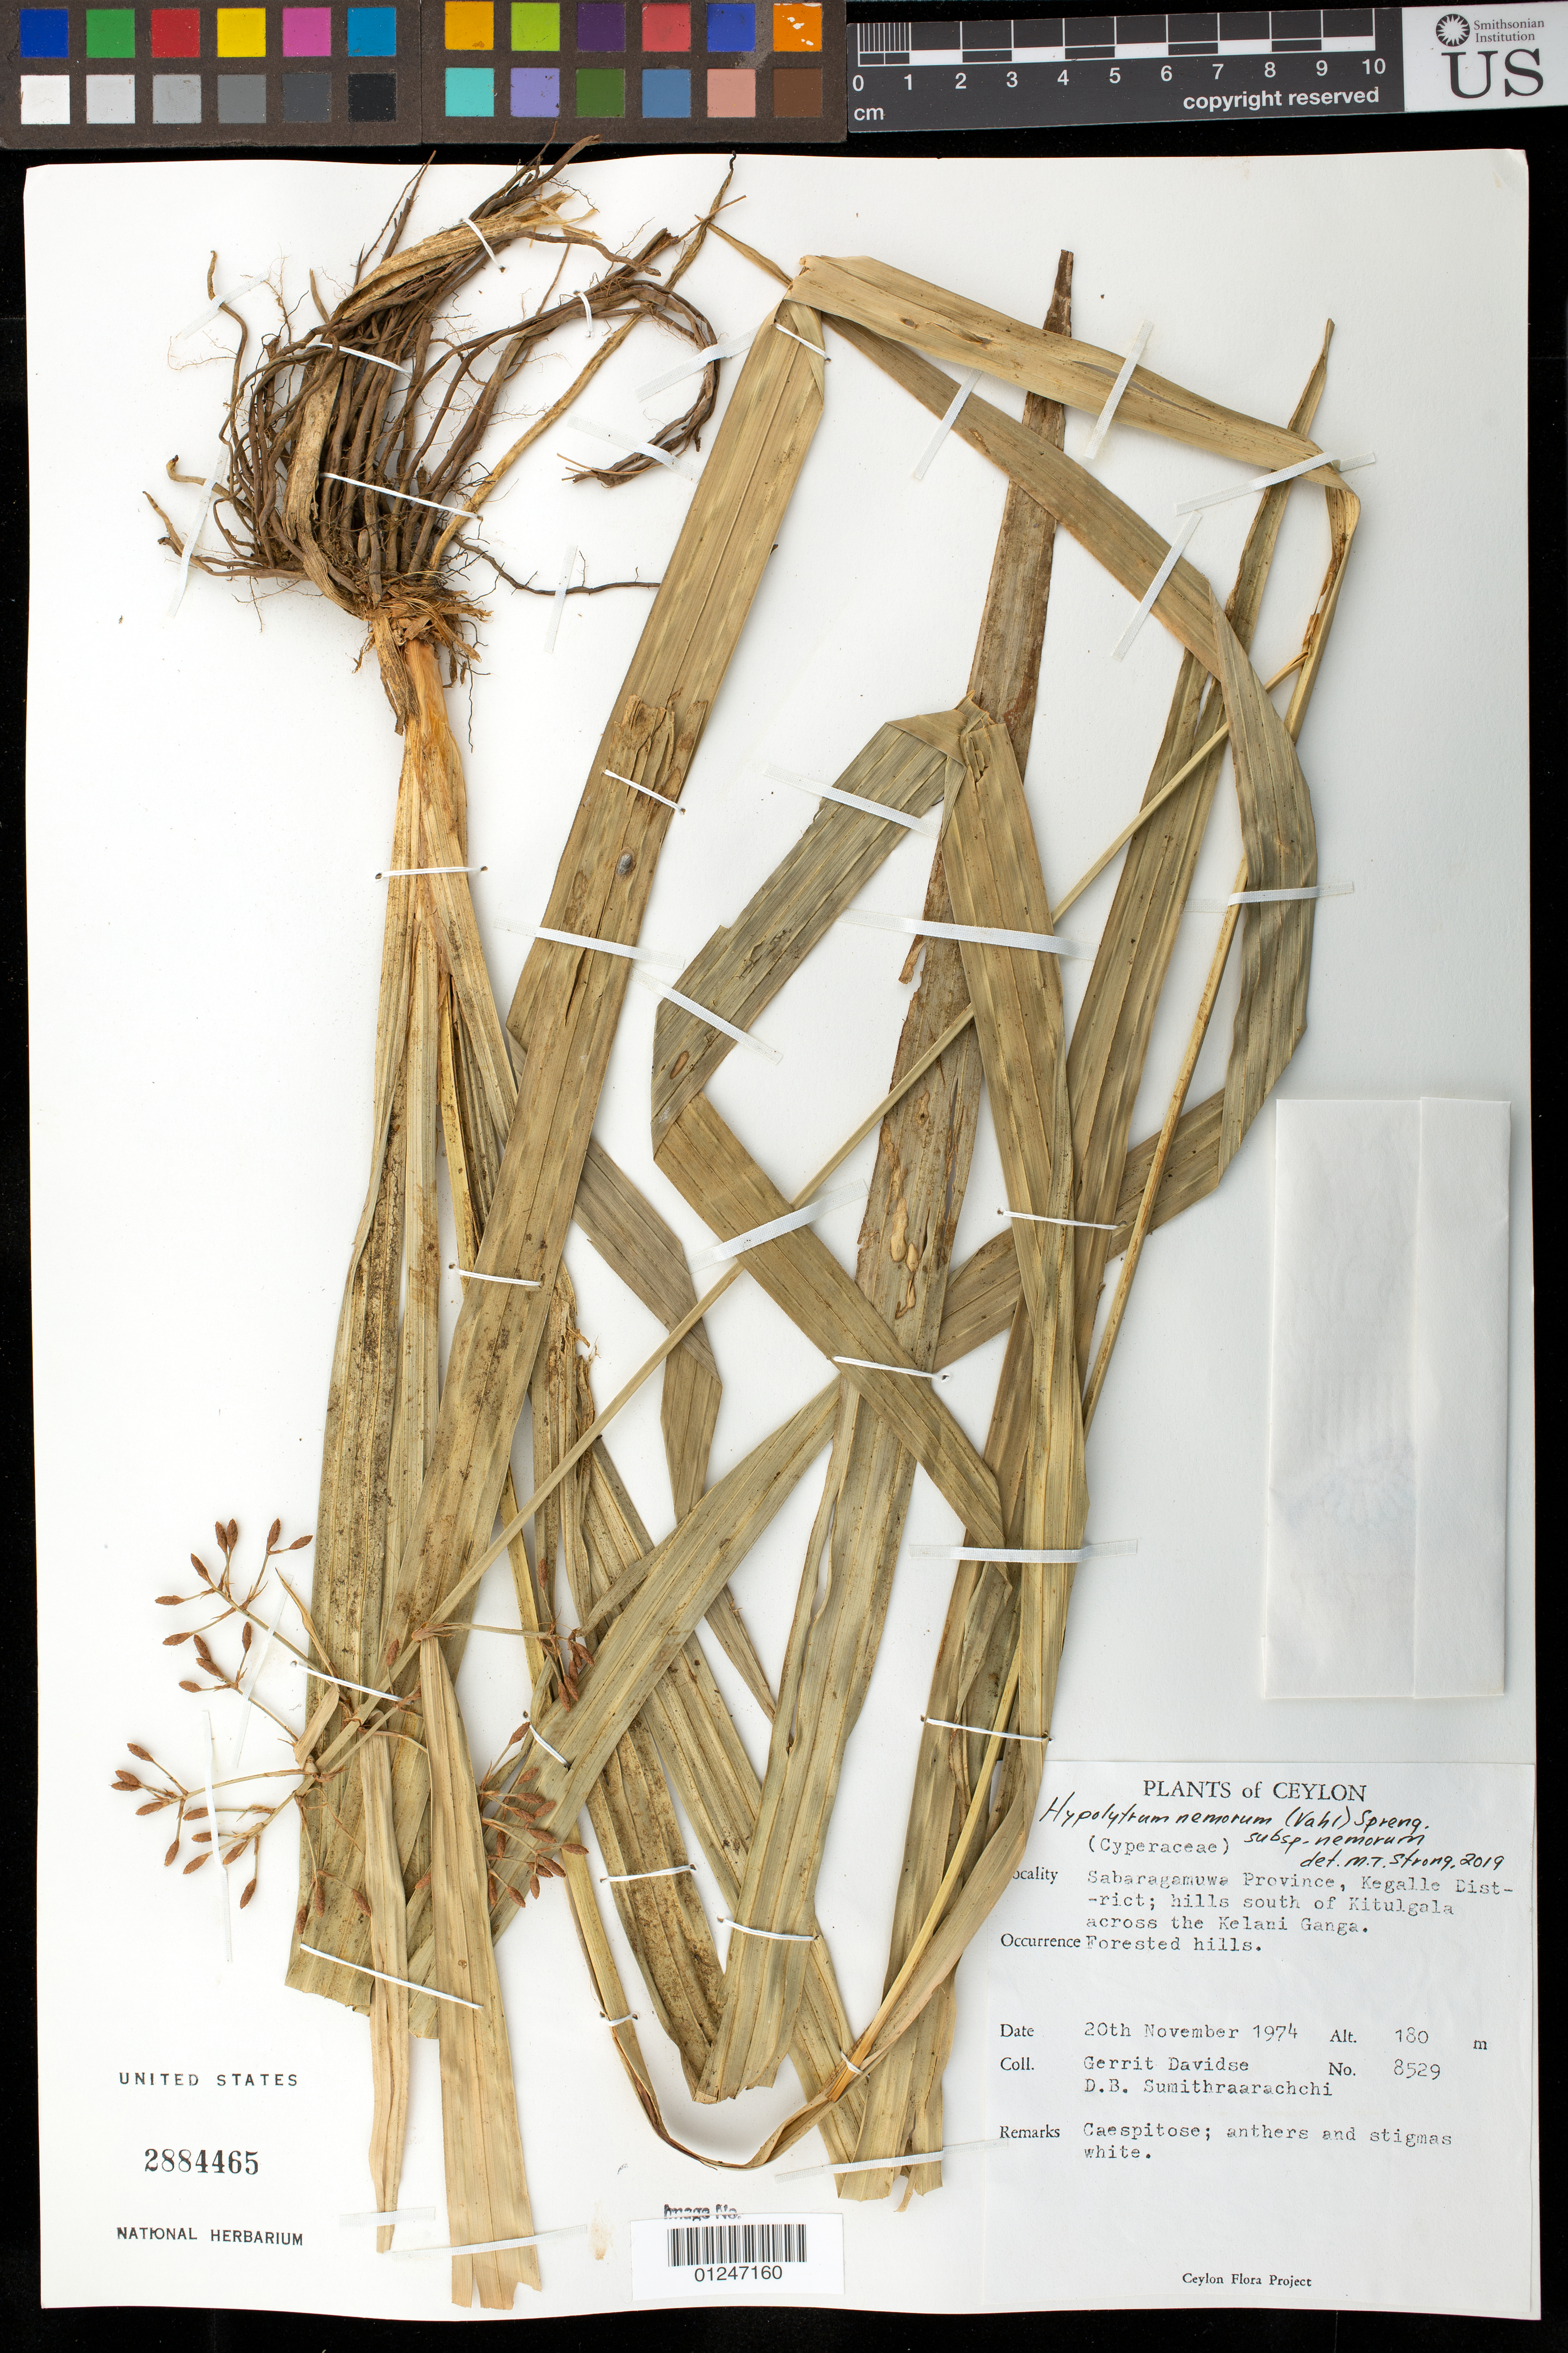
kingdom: Plantae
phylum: Tracheophyta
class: Liliopsida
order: Poales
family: Cyperaceae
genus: Hypolytrum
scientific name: Hypolytrum nemorum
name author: (Vahl) Spreng.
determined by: Strong, Mark T., (BOT), Smithsonian Institution - National Museum of Natural History (UNITED STATES)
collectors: G. Davidse & D. B. Sumithraarachchi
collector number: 8529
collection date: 1974-11-20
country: Sri Lanka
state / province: Sabaragamuwa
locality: Ceylon, Sabaragamuwa Province, Kegalle District: hills S of Kitulgala, across the Kelani Ganga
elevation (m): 180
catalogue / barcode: US 2884465